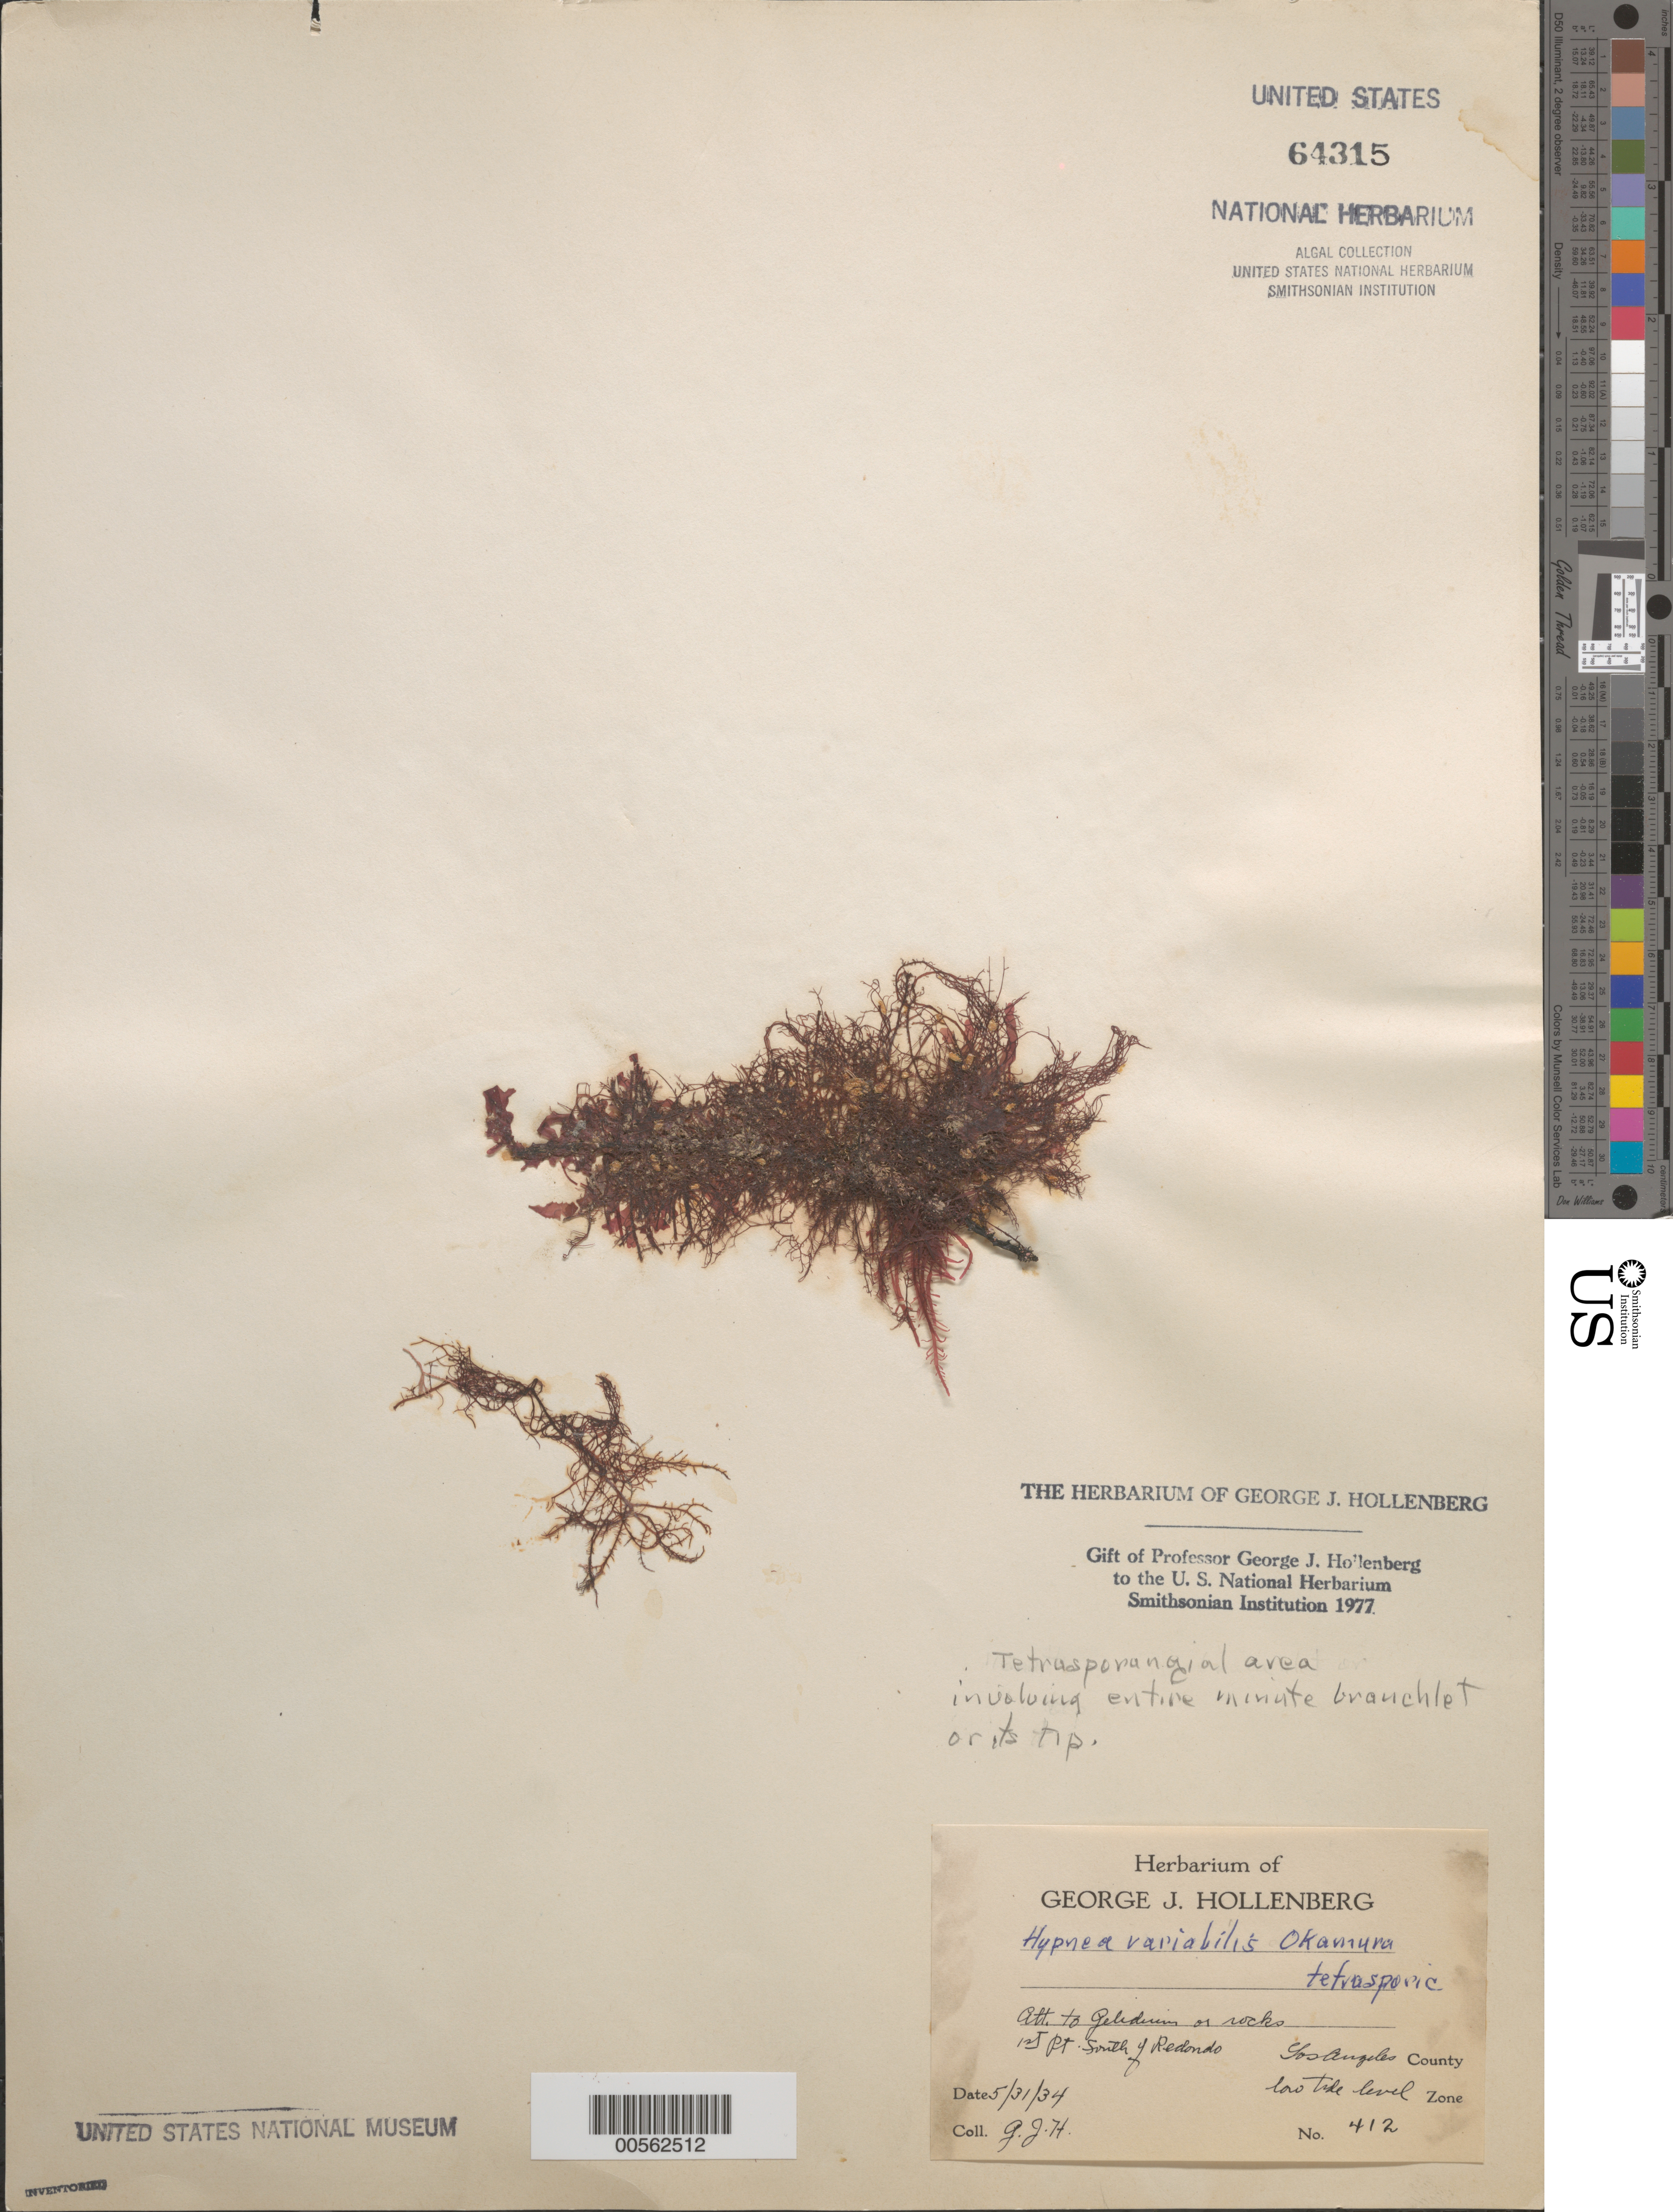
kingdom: Plantae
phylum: Rhodophyta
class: Florideophyceae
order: Gigartinales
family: Cystocloniaceae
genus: Hypnea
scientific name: Hypnea variabilis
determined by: Hollenberg, George J.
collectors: G. Hollenberg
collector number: GJH 412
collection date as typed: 31 May 1934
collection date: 1934-05-31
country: United States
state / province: California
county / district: Los Angeles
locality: First point south of Redondo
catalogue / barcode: US 64315